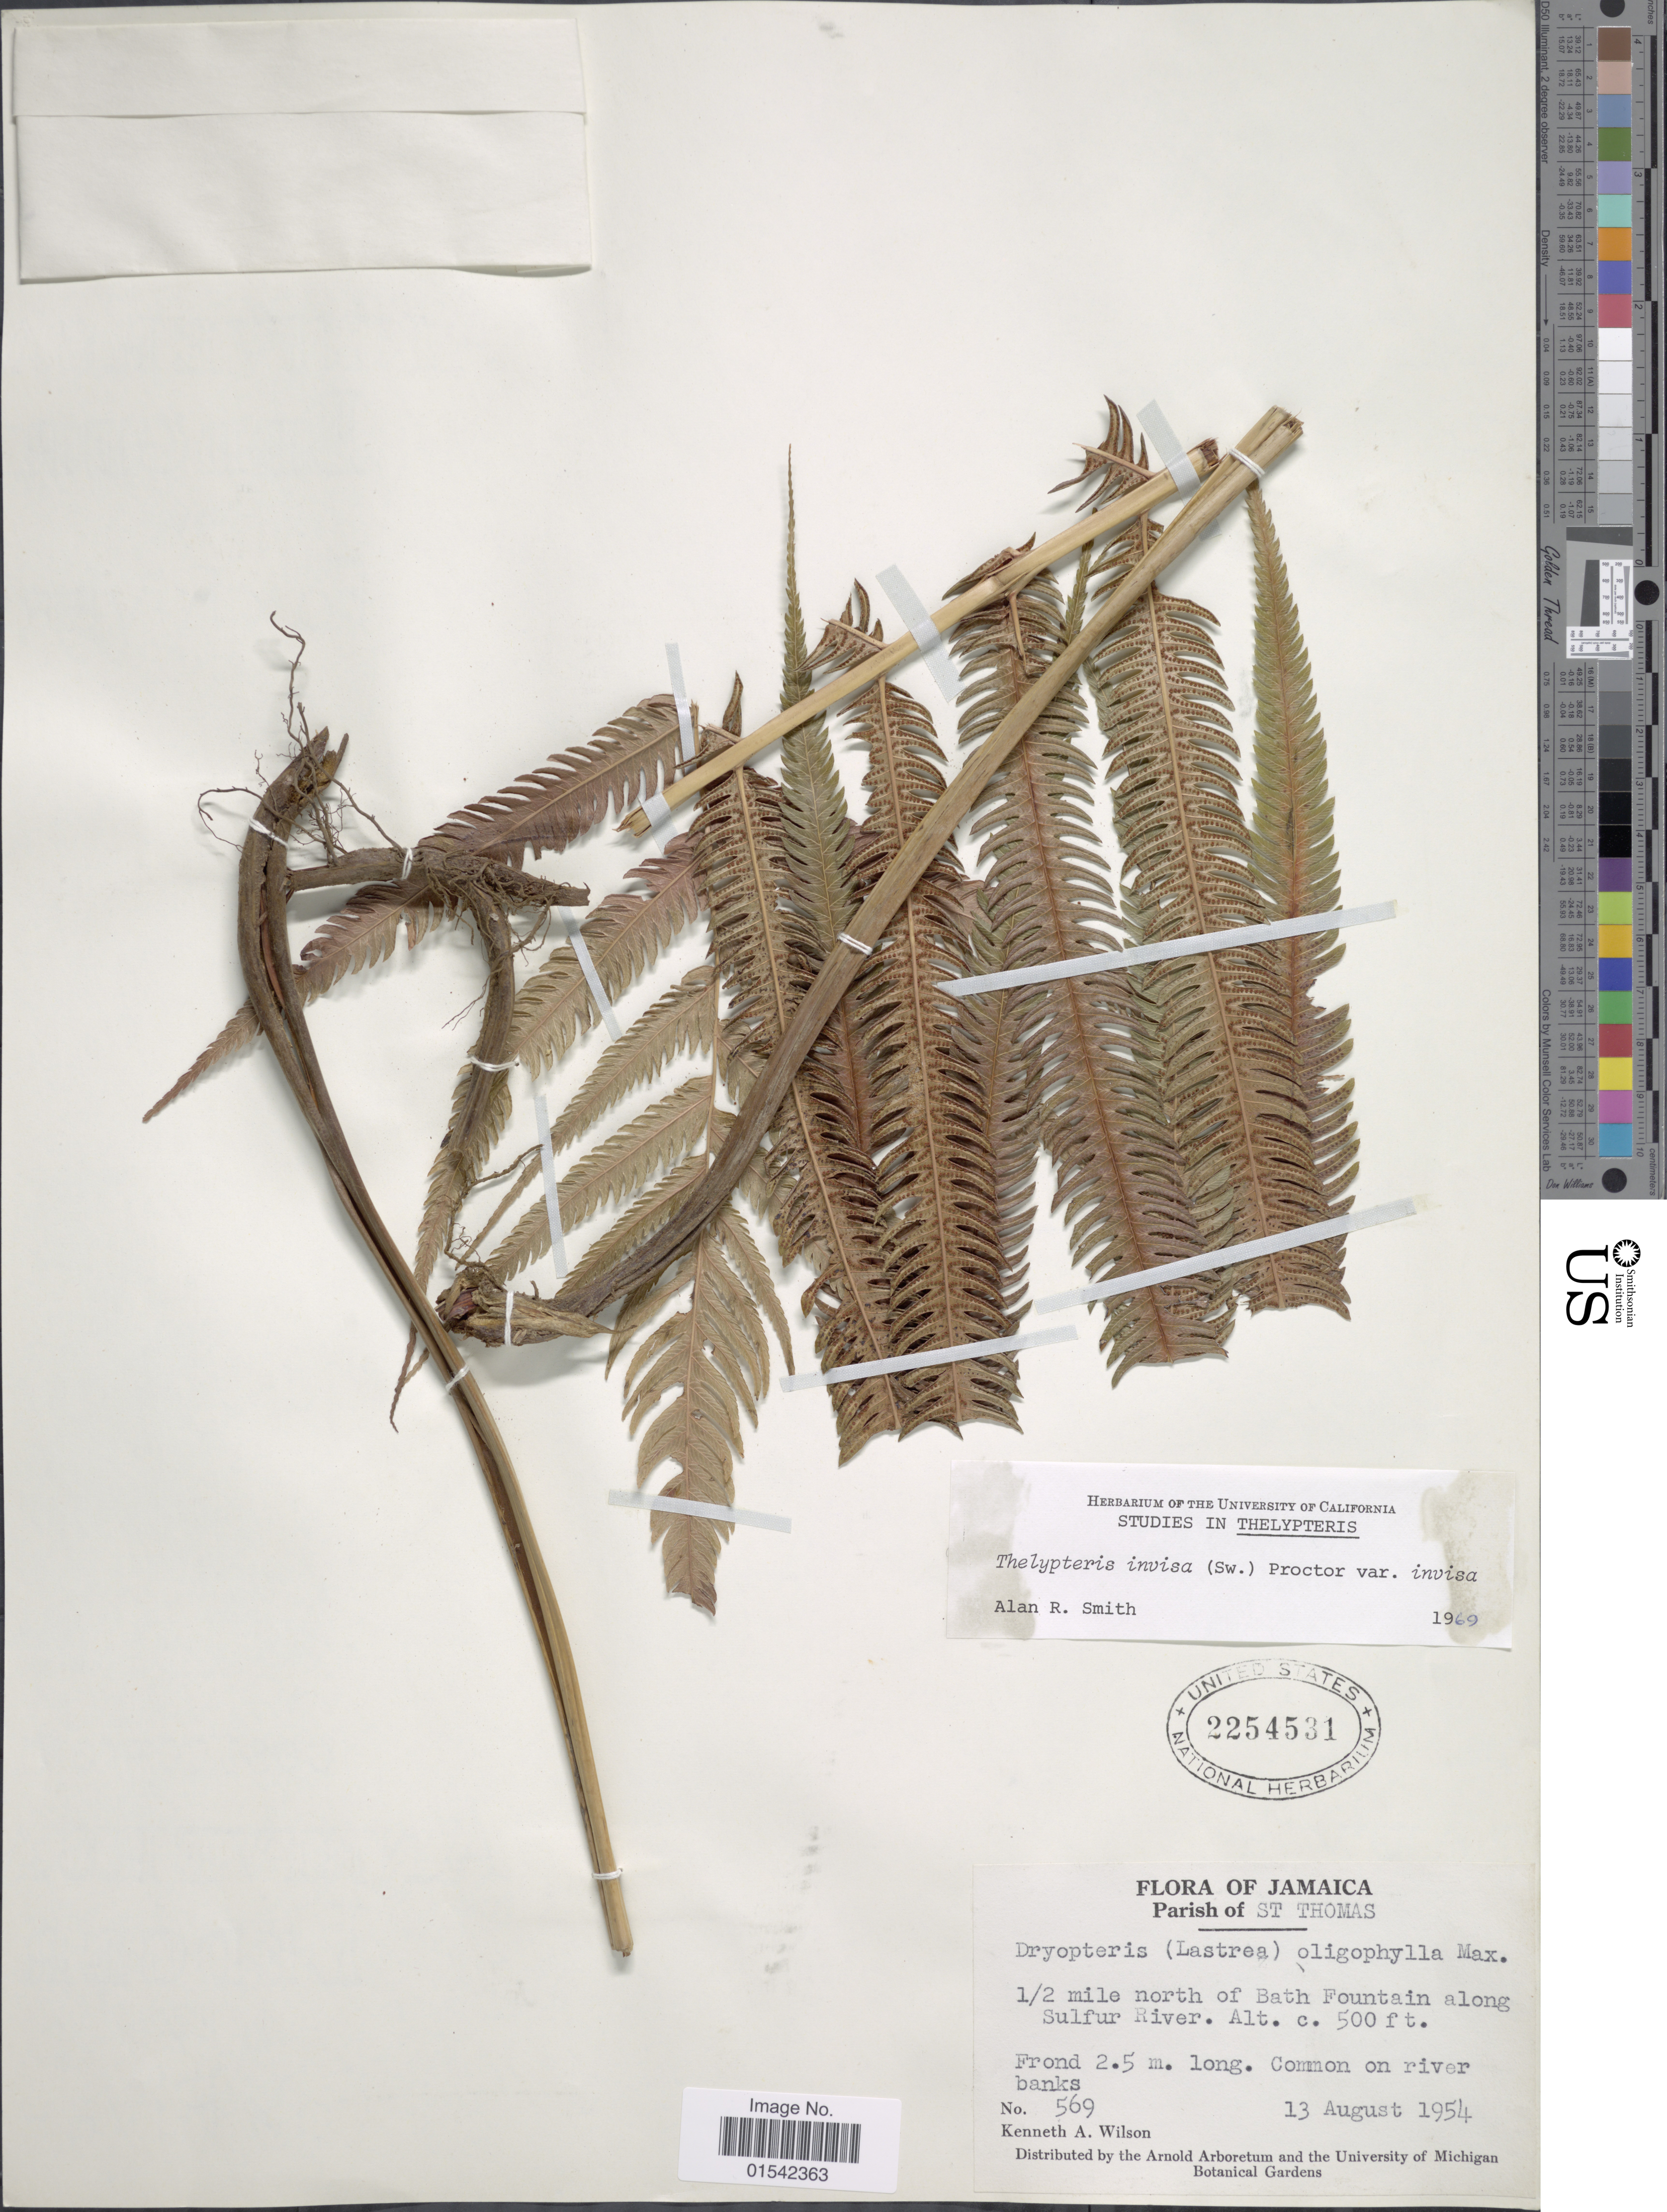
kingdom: Plantae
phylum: Tracheophyta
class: Polypodiopsida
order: Polypodiales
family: Thelypteridaceae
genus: Cyclosorus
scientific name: Cyclosorus grandis (A.R. Sm.) comb. nov., ined 2015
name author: (A.R. Sm.)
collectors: K. A. Wilson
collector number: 569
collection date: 1954-08-13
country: Jamaica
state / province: Saint Thomas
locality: Parish of St Thomas, ½ mile north of Bath Fountain along Sulfur River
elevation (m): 152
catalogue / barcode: US 2254531